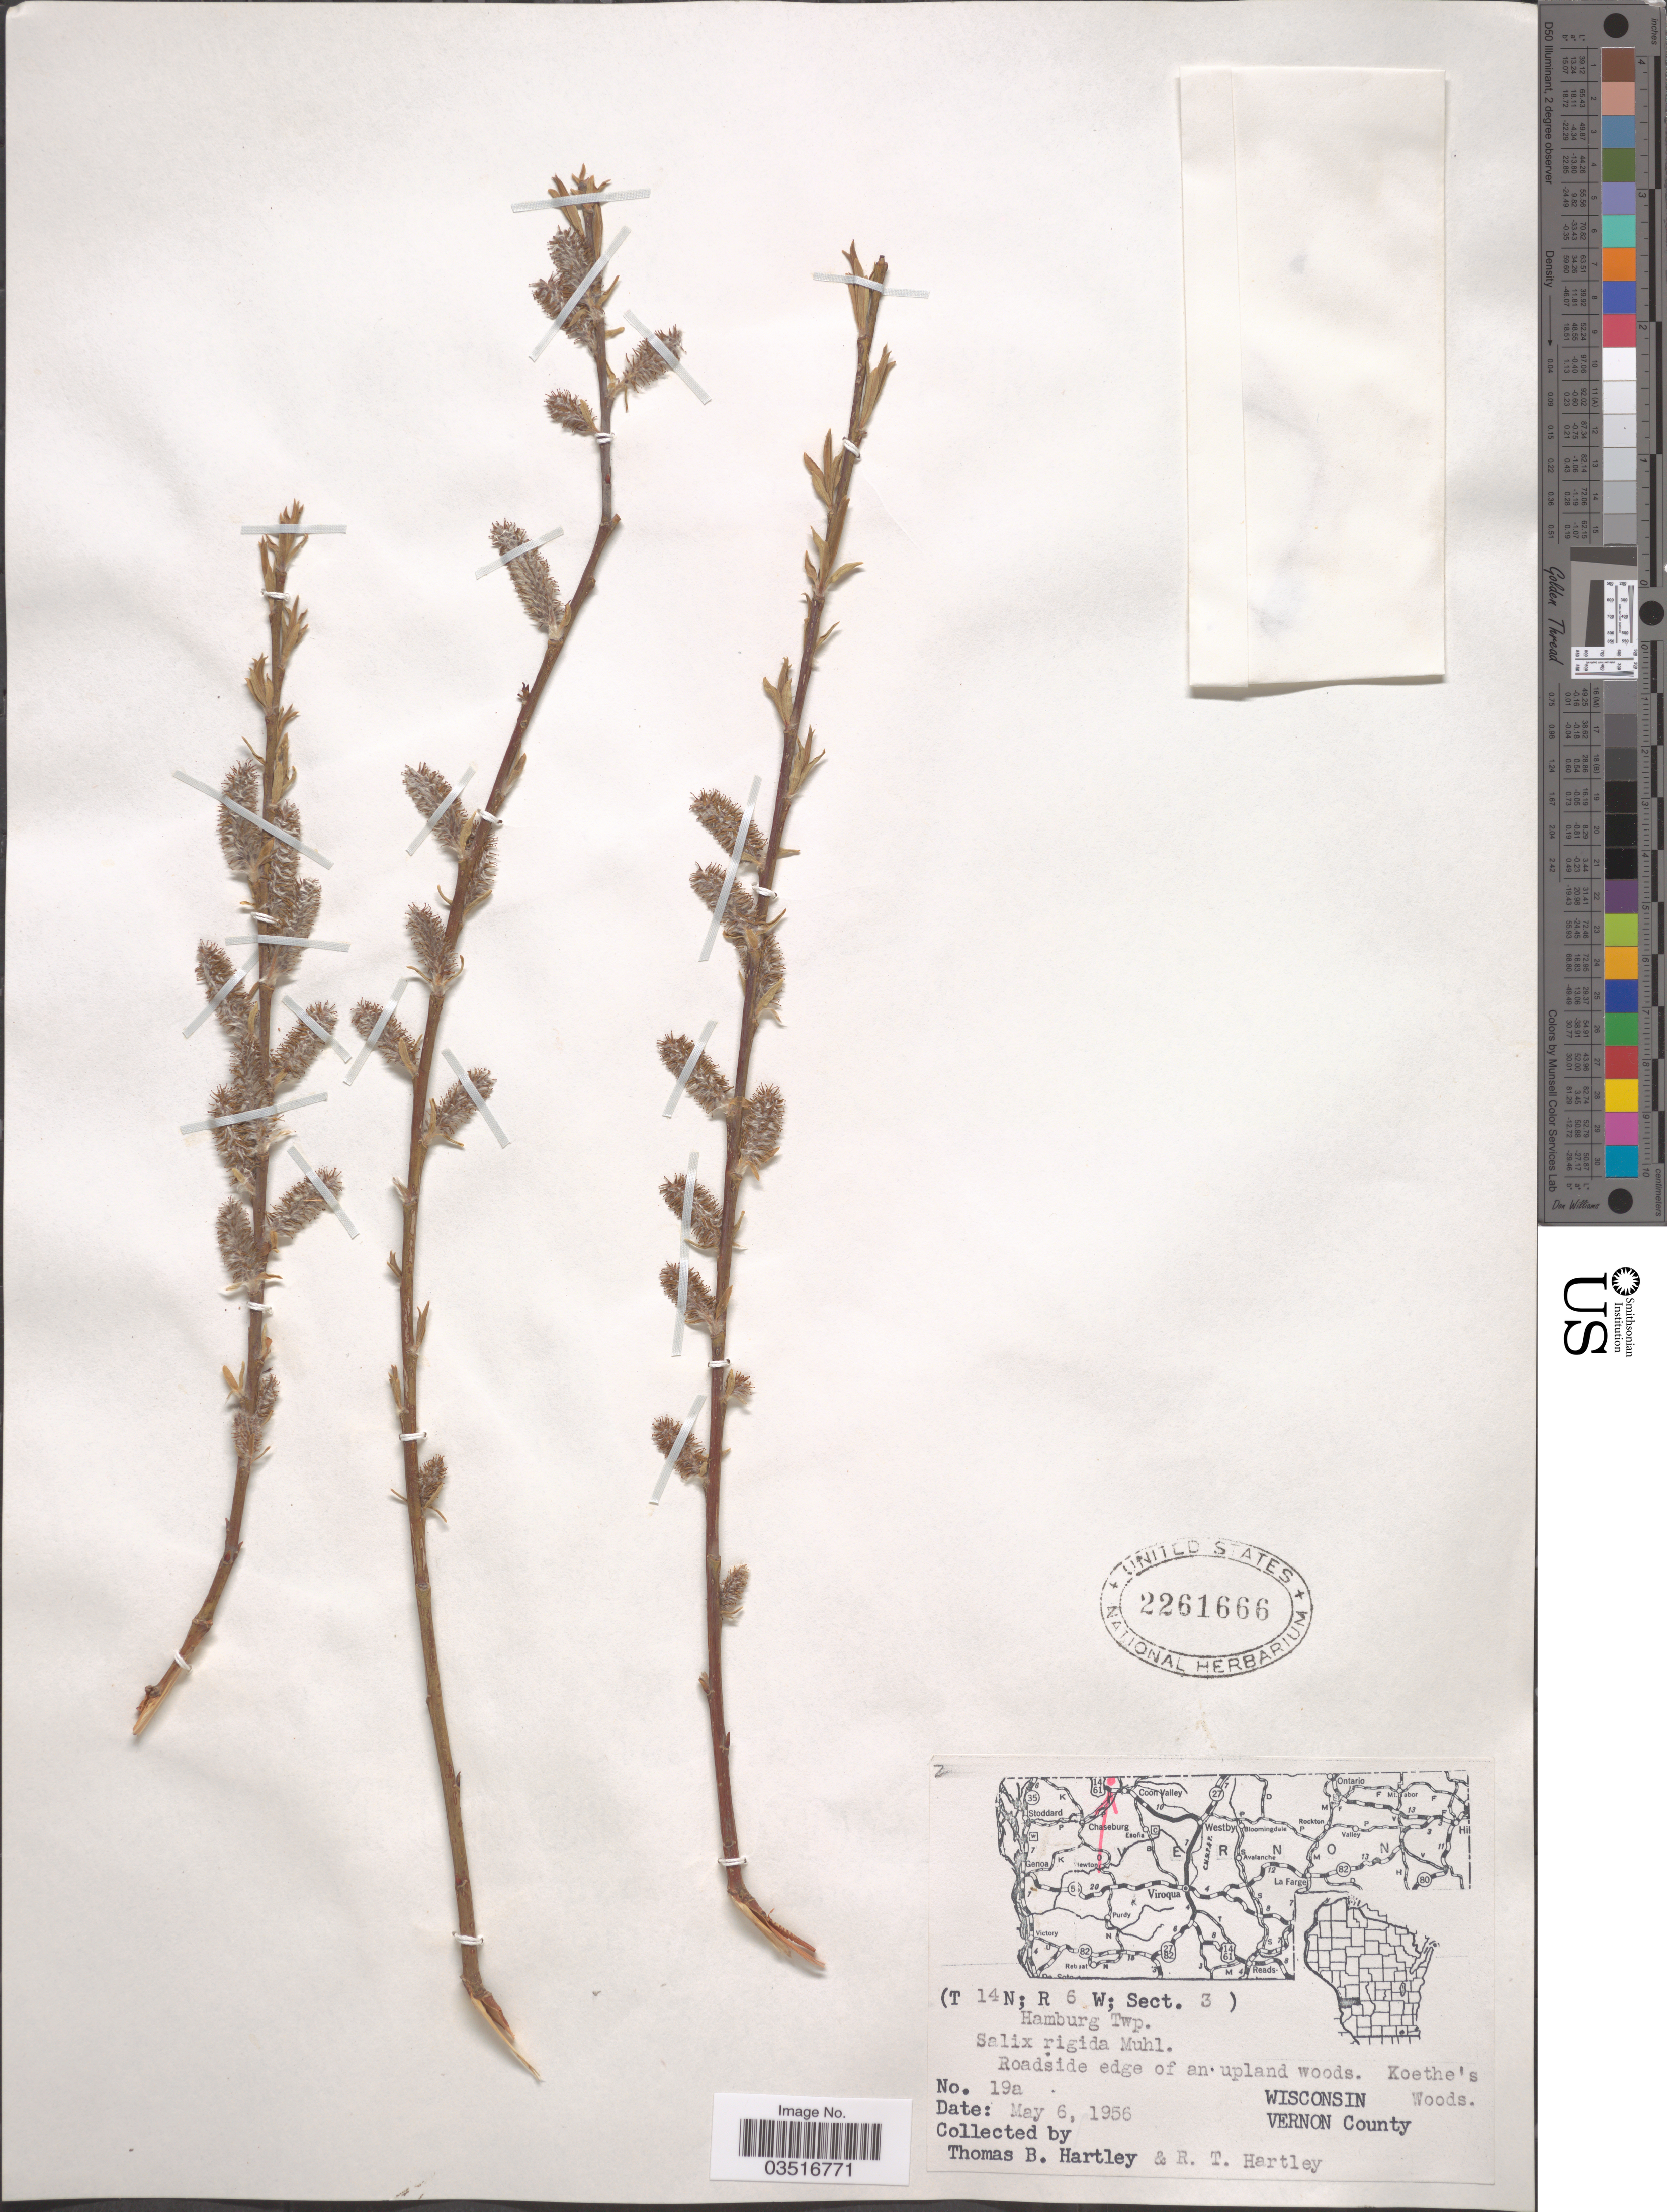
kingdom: Plantae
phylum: Tracheophyta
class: Magnoliopsida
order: Malpighiales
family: Salicaceae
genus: Salix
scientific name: Salix rigida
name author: Muhl.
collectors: T. Hartley & R. T. Hartley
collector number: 2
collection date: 1956-05-06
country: United States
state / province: Wisconsin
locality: (T 14 N; R 6 W; Sect. 3) Hamburg Twp. Roadside edge of an upland woods. Koethe's Woods. Vernon County.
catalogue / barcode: US 2261666